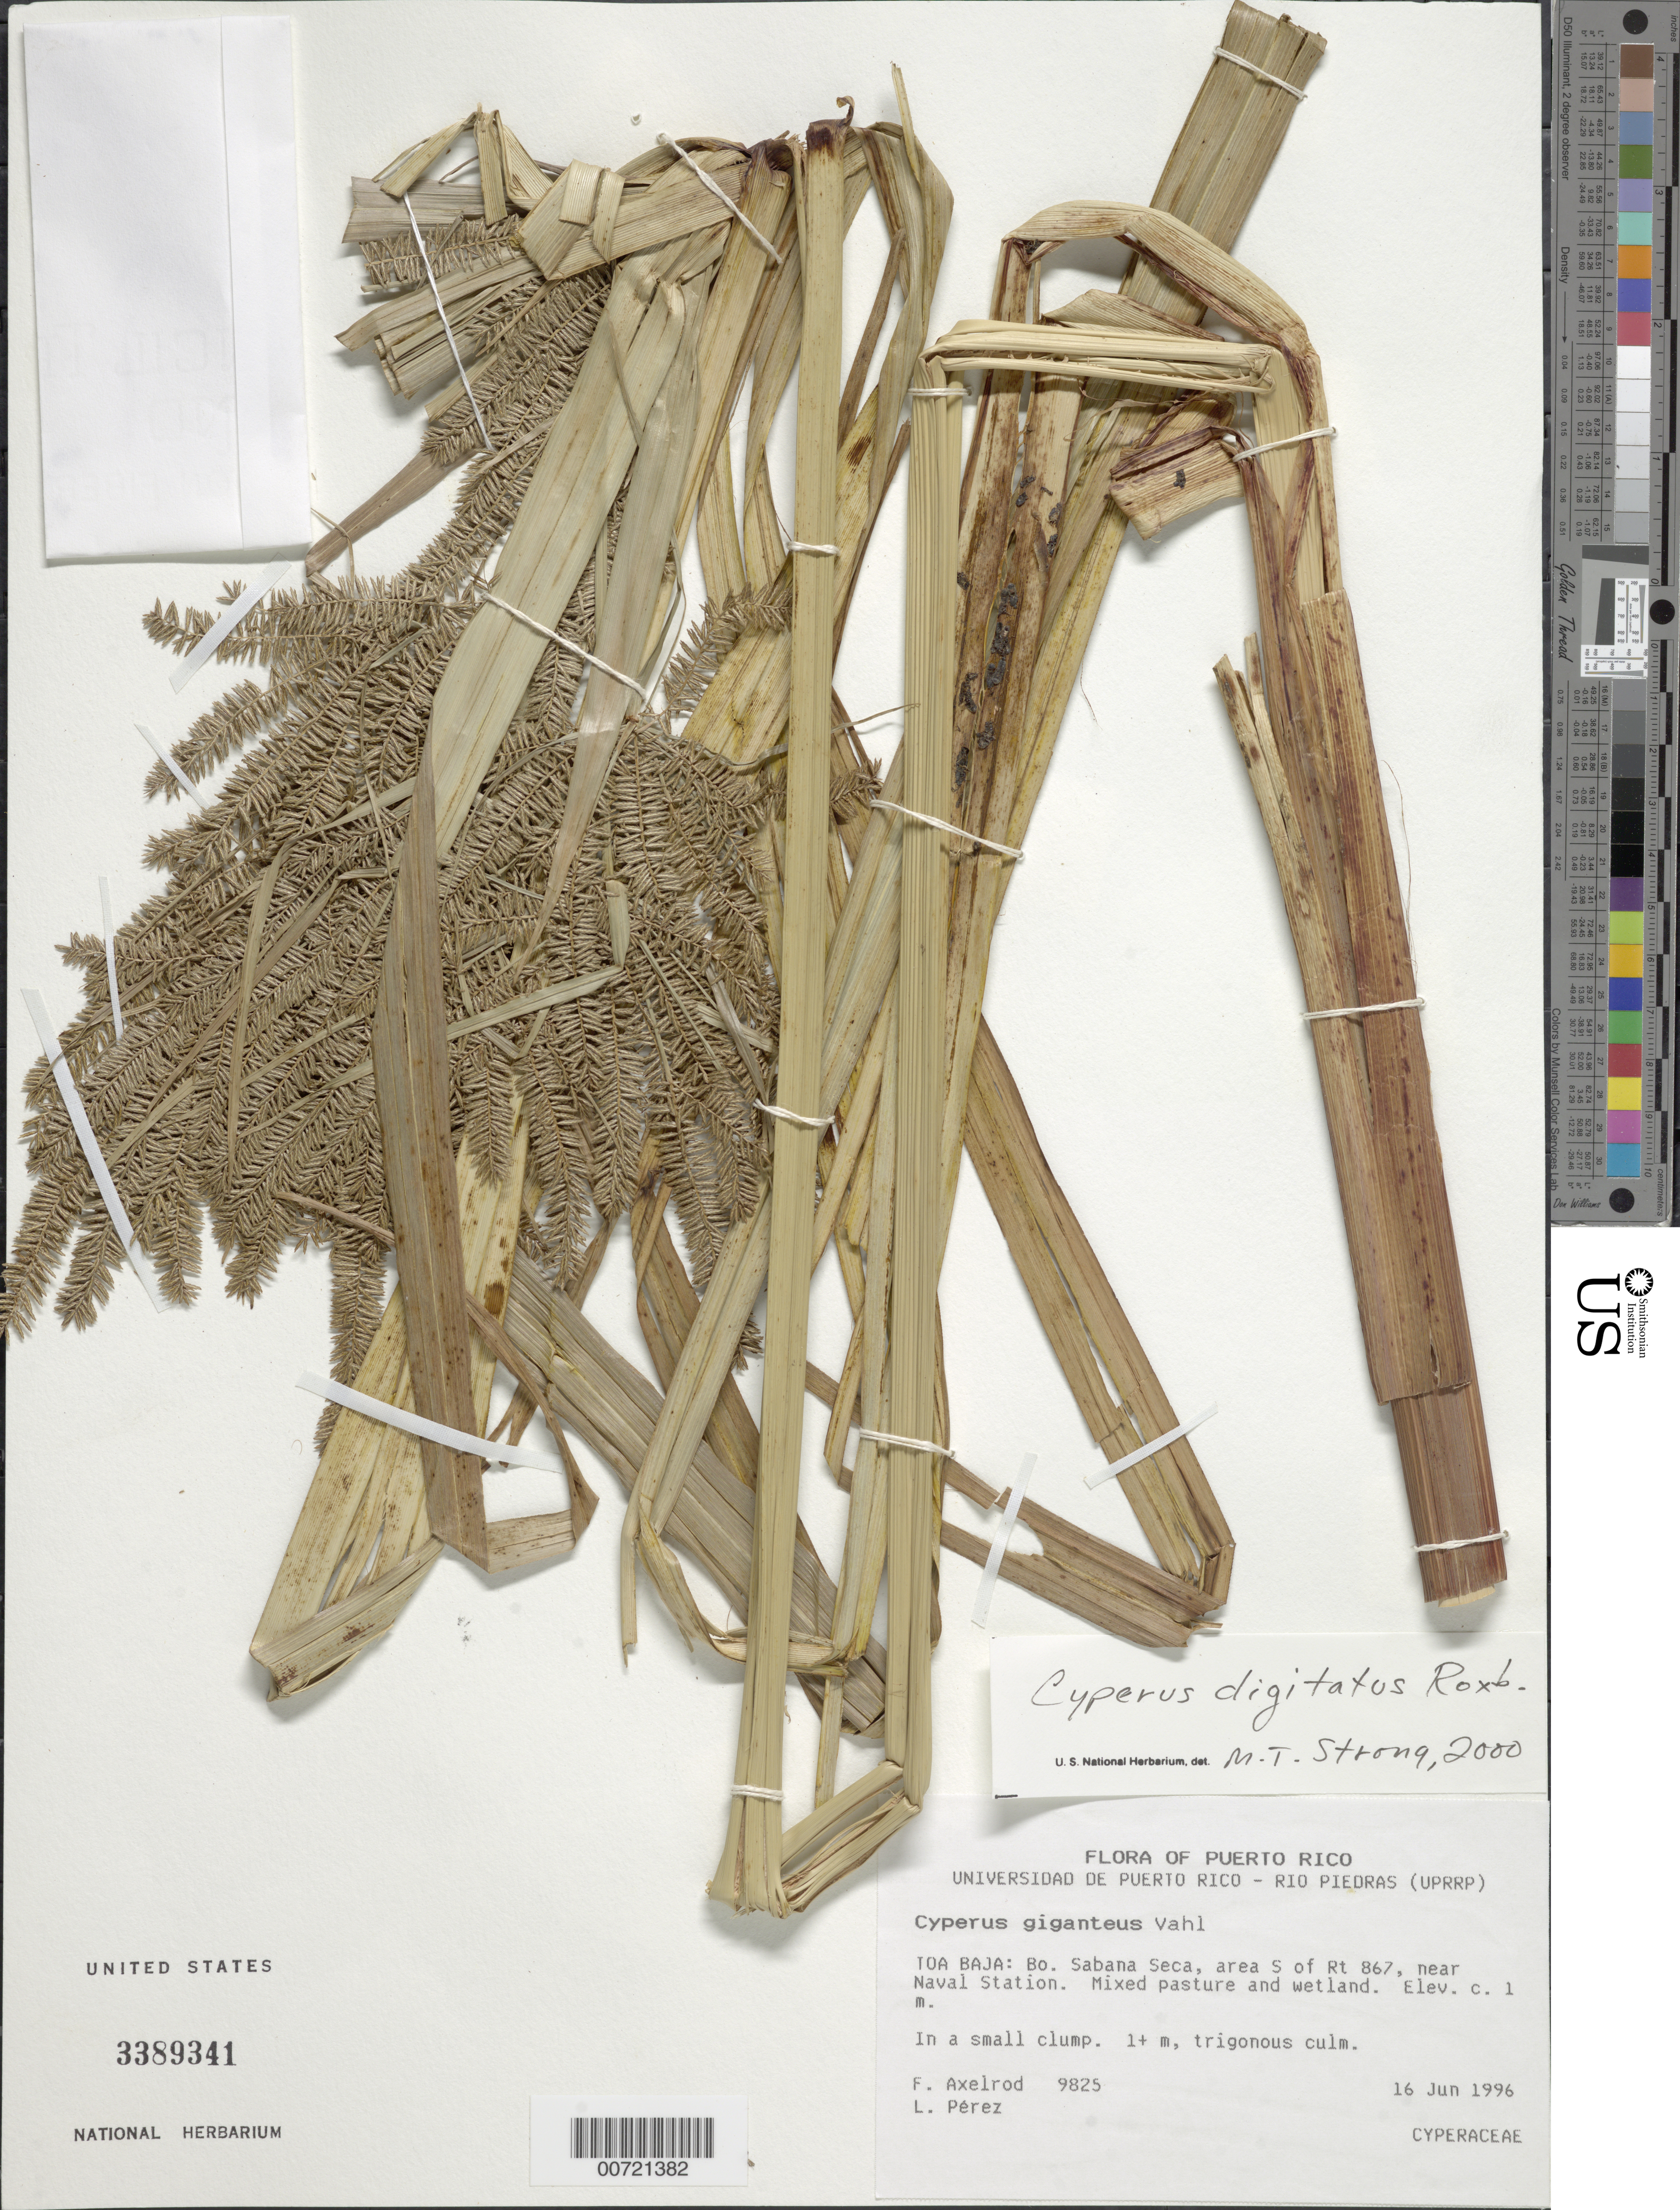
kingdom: Plantae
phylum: Tracheophyta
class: Liliopsida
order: Poales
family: Cyperaceae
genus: Cyperus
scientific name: Cyperus digitatus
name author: Roxb.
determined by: Strong, M. T., (US), Smithsonian Institution - National Museum of Natural History (UNITED STATES)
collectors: F. S. Axelrod & L. Pérez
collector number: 9825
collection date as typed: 16 Jun 1996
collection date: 1996-06-16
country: Puerto Rico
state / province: Toa Baja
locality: Toa Baja: Bo. Sabana Seca, area S of Rt. 867, near Naval Station.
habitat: Mixed pasture and wetland.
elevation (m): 1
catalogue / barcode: US 3389341